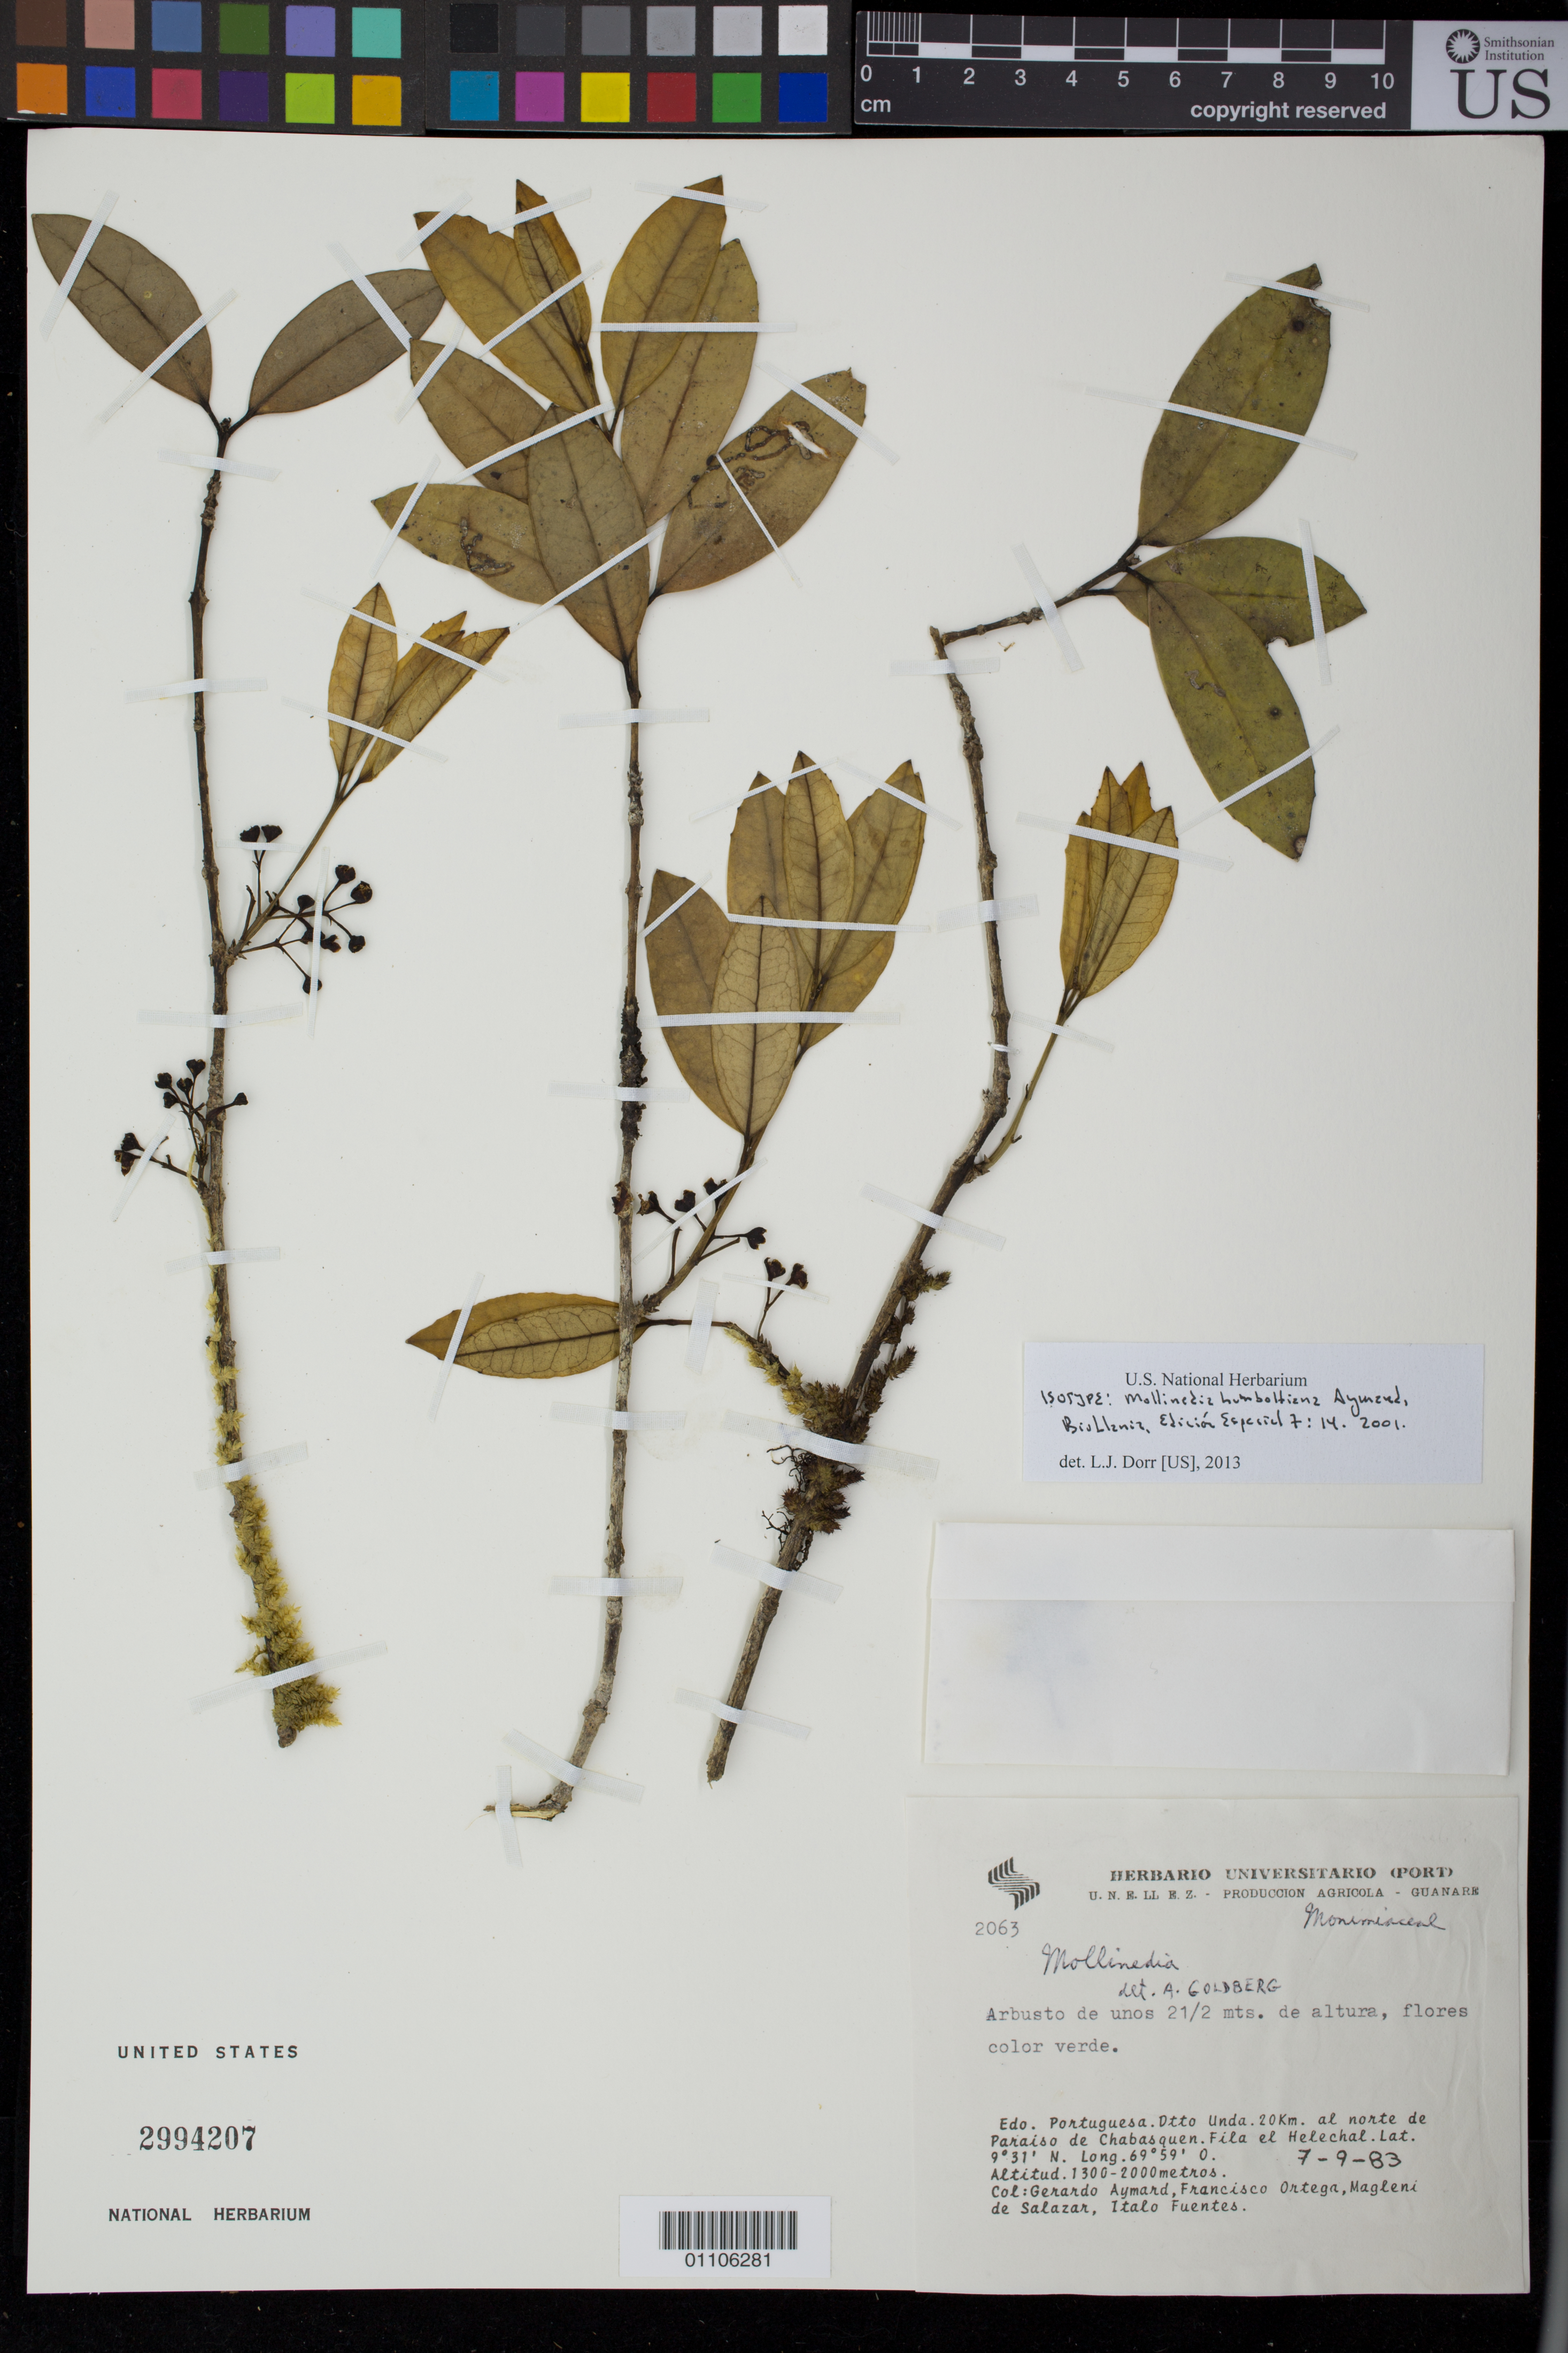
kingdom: Plantae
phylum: Tracheophyta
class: Magnoliopsida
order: Laurales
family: Monimiaceae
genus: Mollinedia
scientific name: Mollinedia humboldtiana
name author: Aymard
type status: Isotype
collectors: G. A. Aymard, F. J. Ortega, M. Salazar & I. Fuentes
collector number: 2063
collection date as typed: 07 Sep 1983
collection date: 1983-09-07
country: Venezuela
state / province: Portuguesa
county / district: José Vicente de Unda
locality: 20 km al norte de Paraiso de Chabasquen. Fila el Helechal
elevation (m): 1300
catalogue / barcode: US 2994207